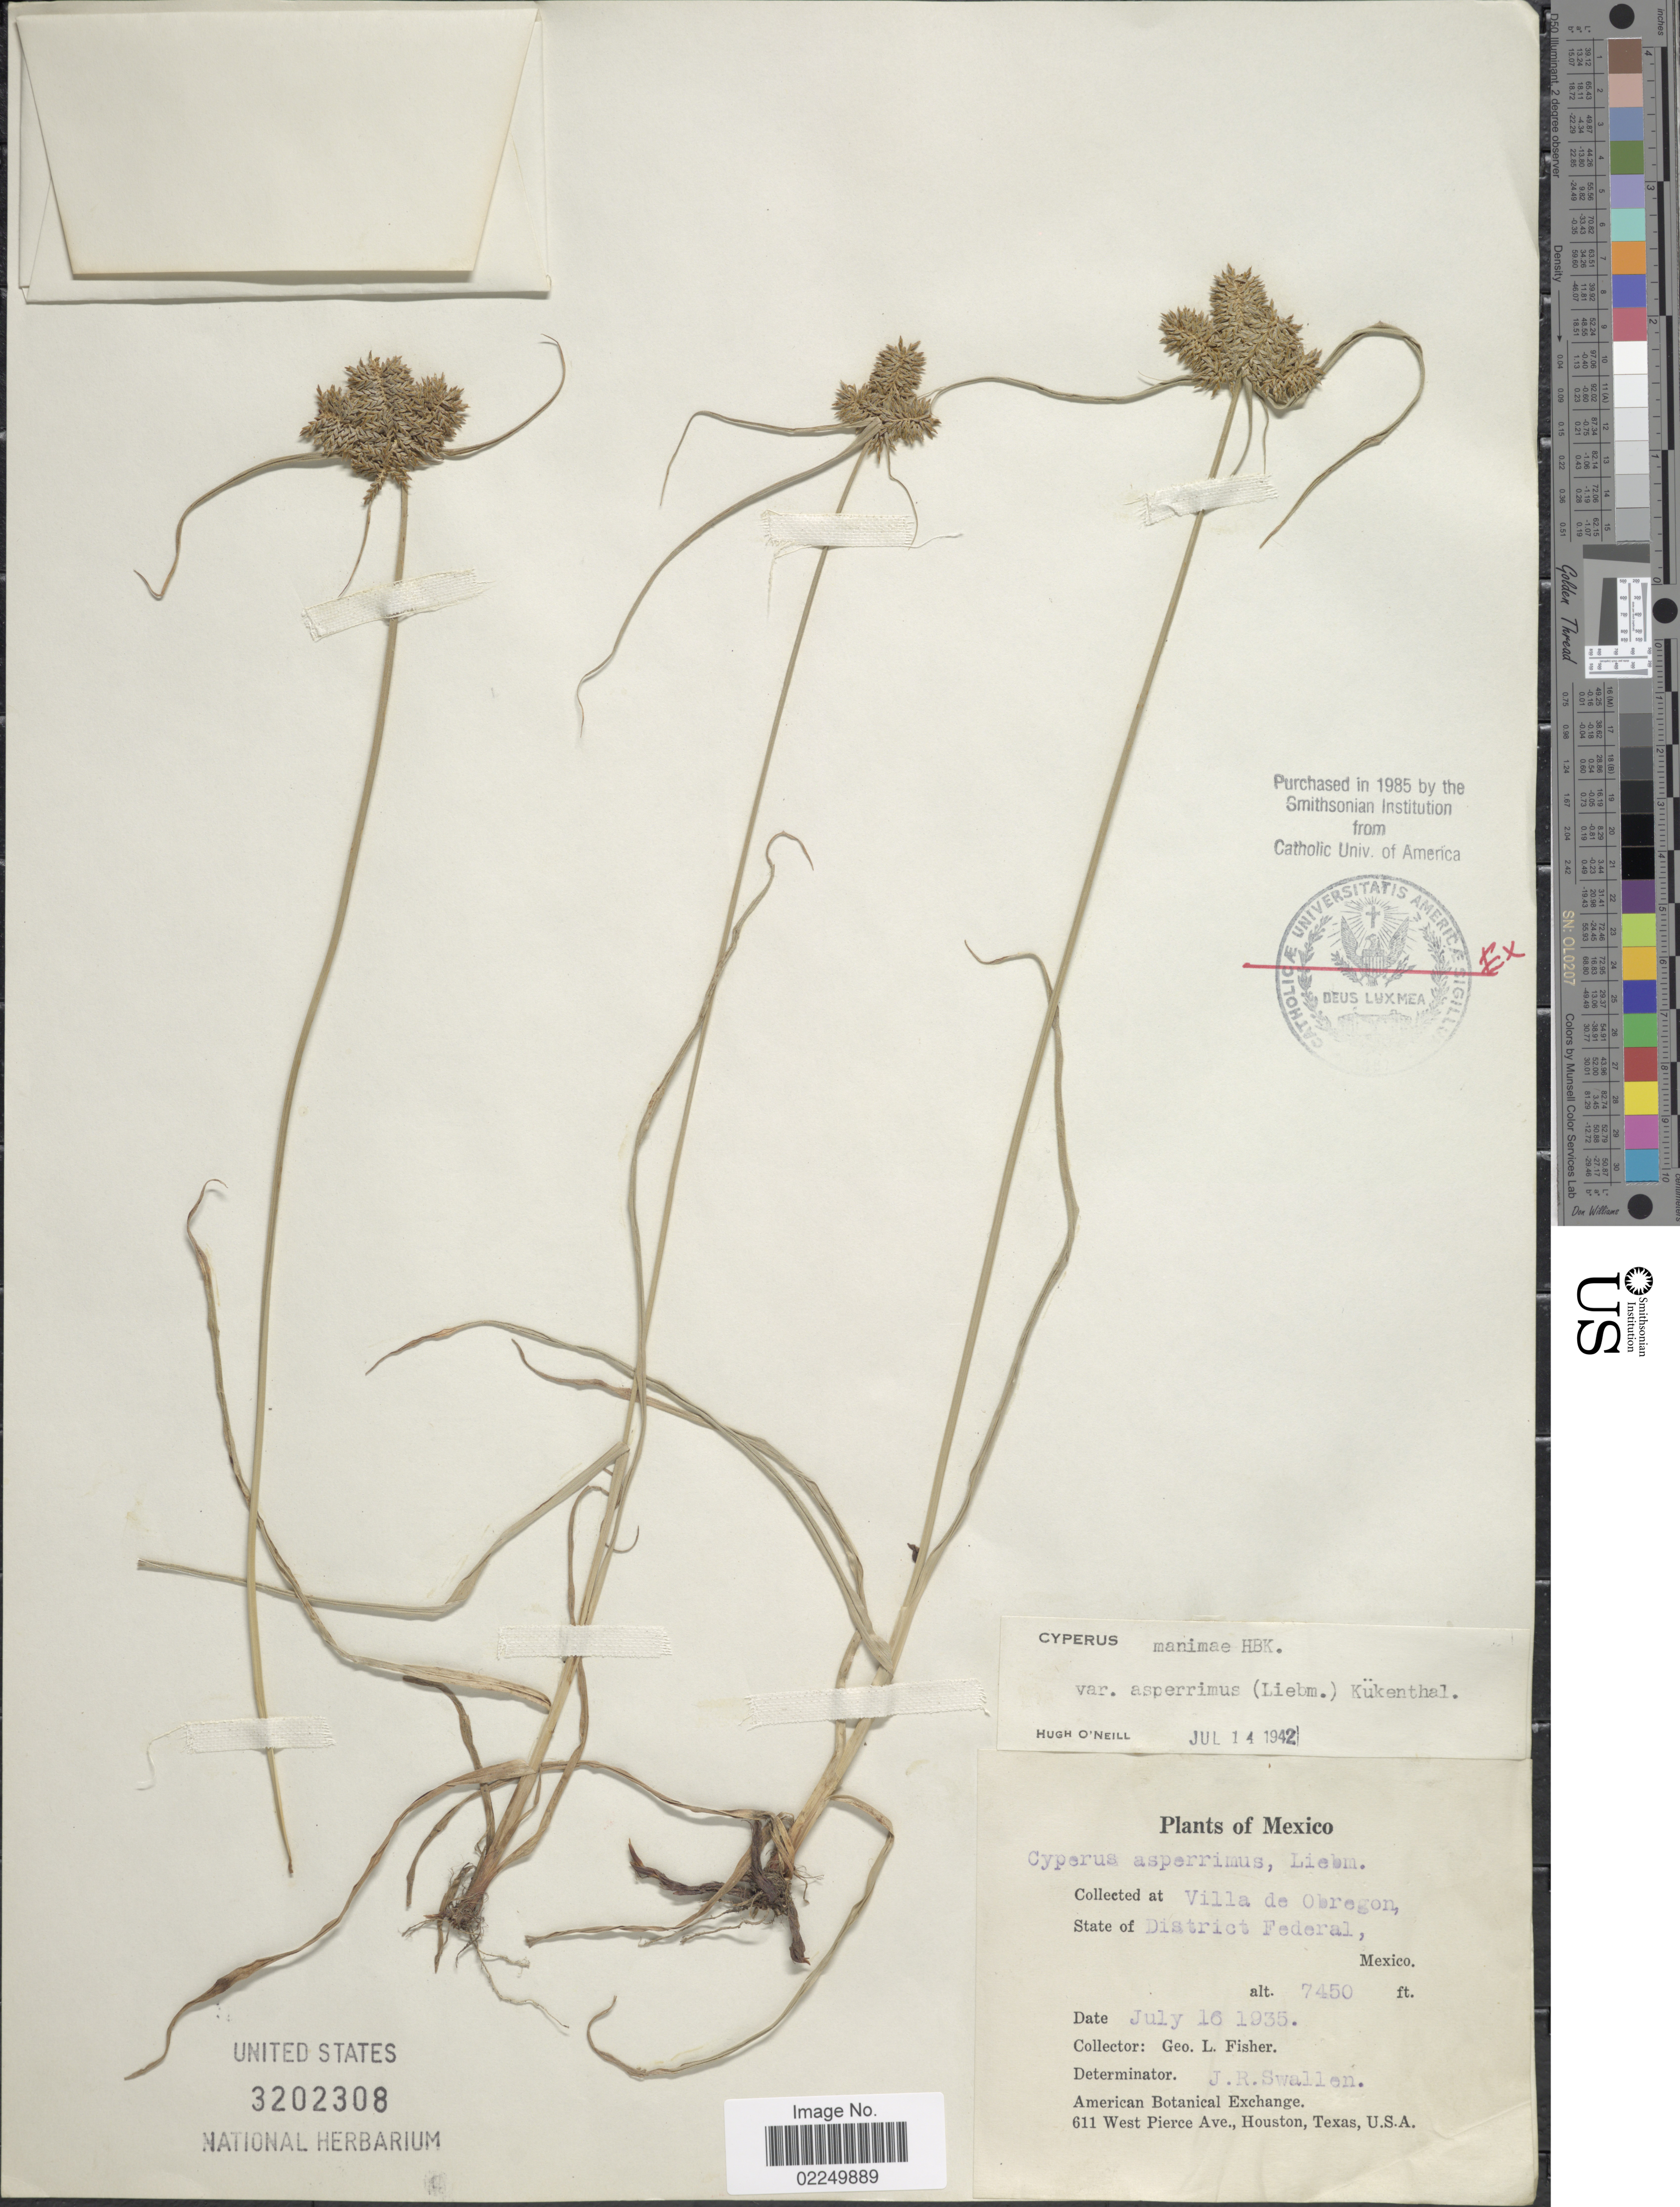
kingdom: Plantae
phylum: Tracheophyta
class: Liliopsida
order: Poales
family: Cyperaceae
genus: Cyperus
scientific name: Cyperus manimae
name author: Kunth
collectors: G. L. Fisher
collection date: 1935-07-16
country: Mexico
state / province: Distrito Federal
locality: Villa de Obregon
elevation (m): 2271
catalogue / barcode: US 3202308